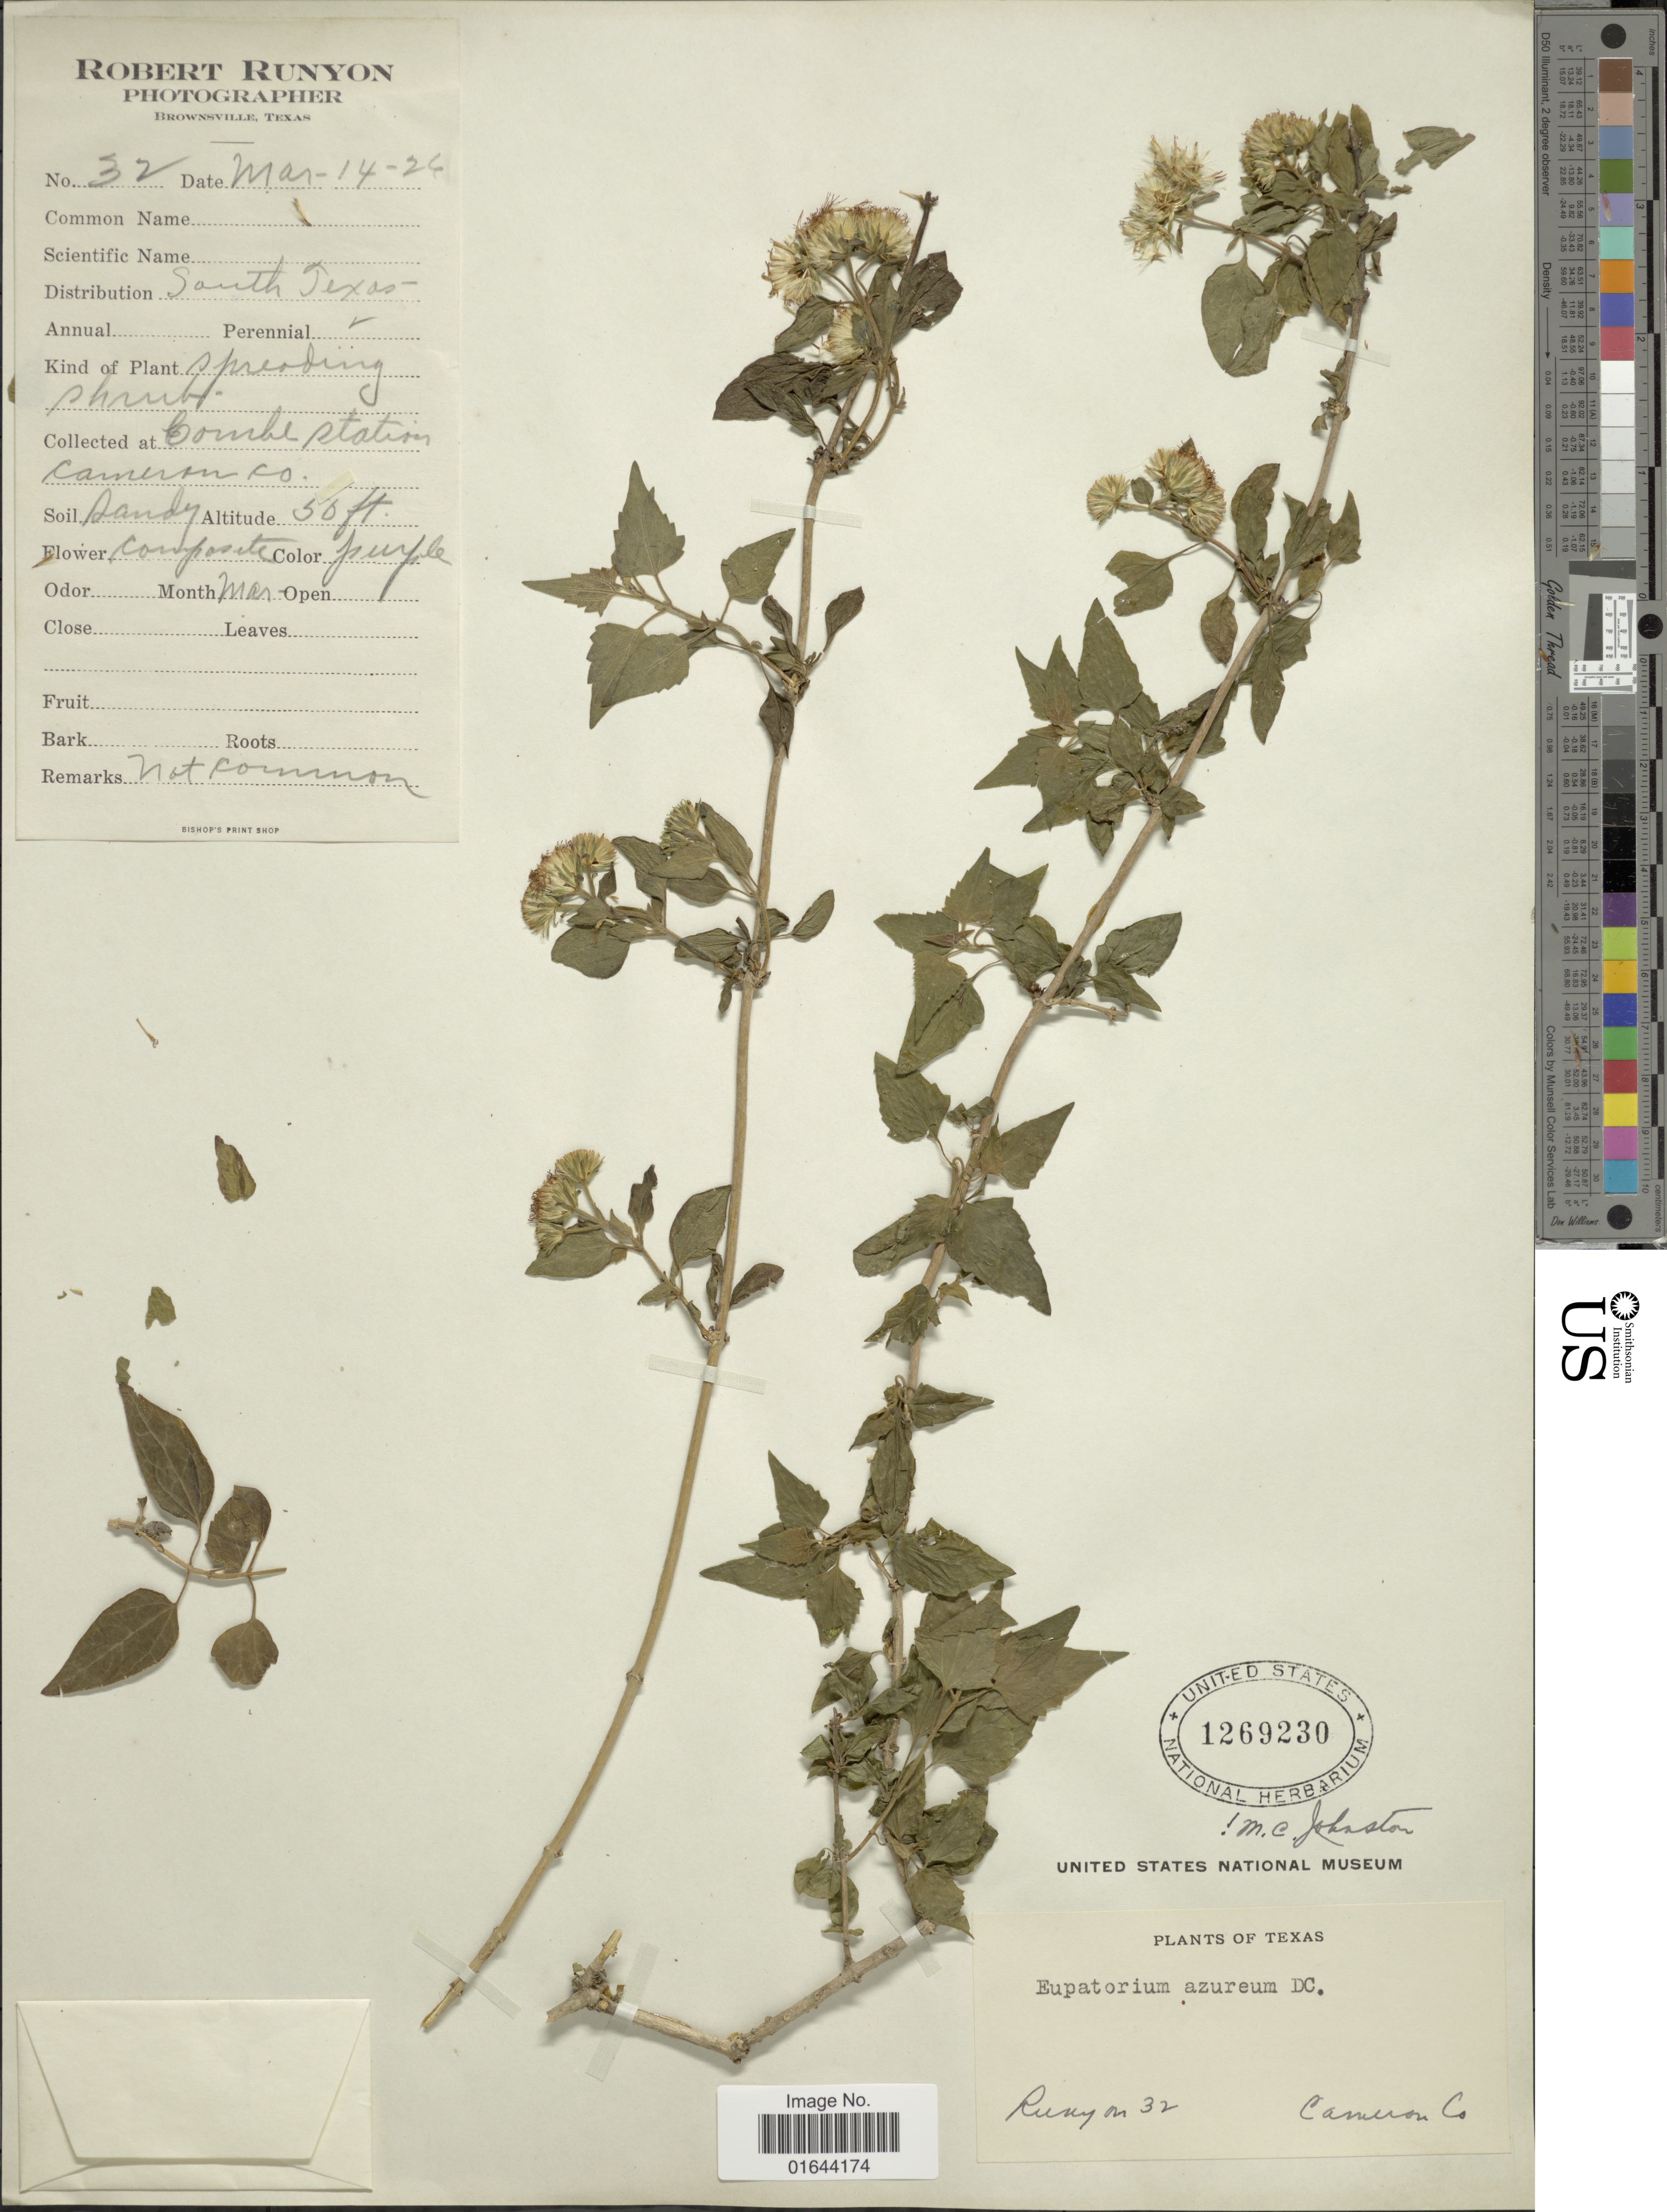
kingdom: Plantae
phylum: Tracheophyta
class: Magnoliopsida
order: Asterales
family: Asteraceae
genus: Tamaulipa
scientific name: Tamaulipa azurea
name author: (DC.) R.M. King & H. Rob.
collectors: R. Runyon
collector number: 32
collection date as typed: Transcribed d/m/y: 14/3/24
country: United States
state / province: Texas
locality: South Texas, Texas.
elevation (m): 15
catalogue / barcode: US 1269230